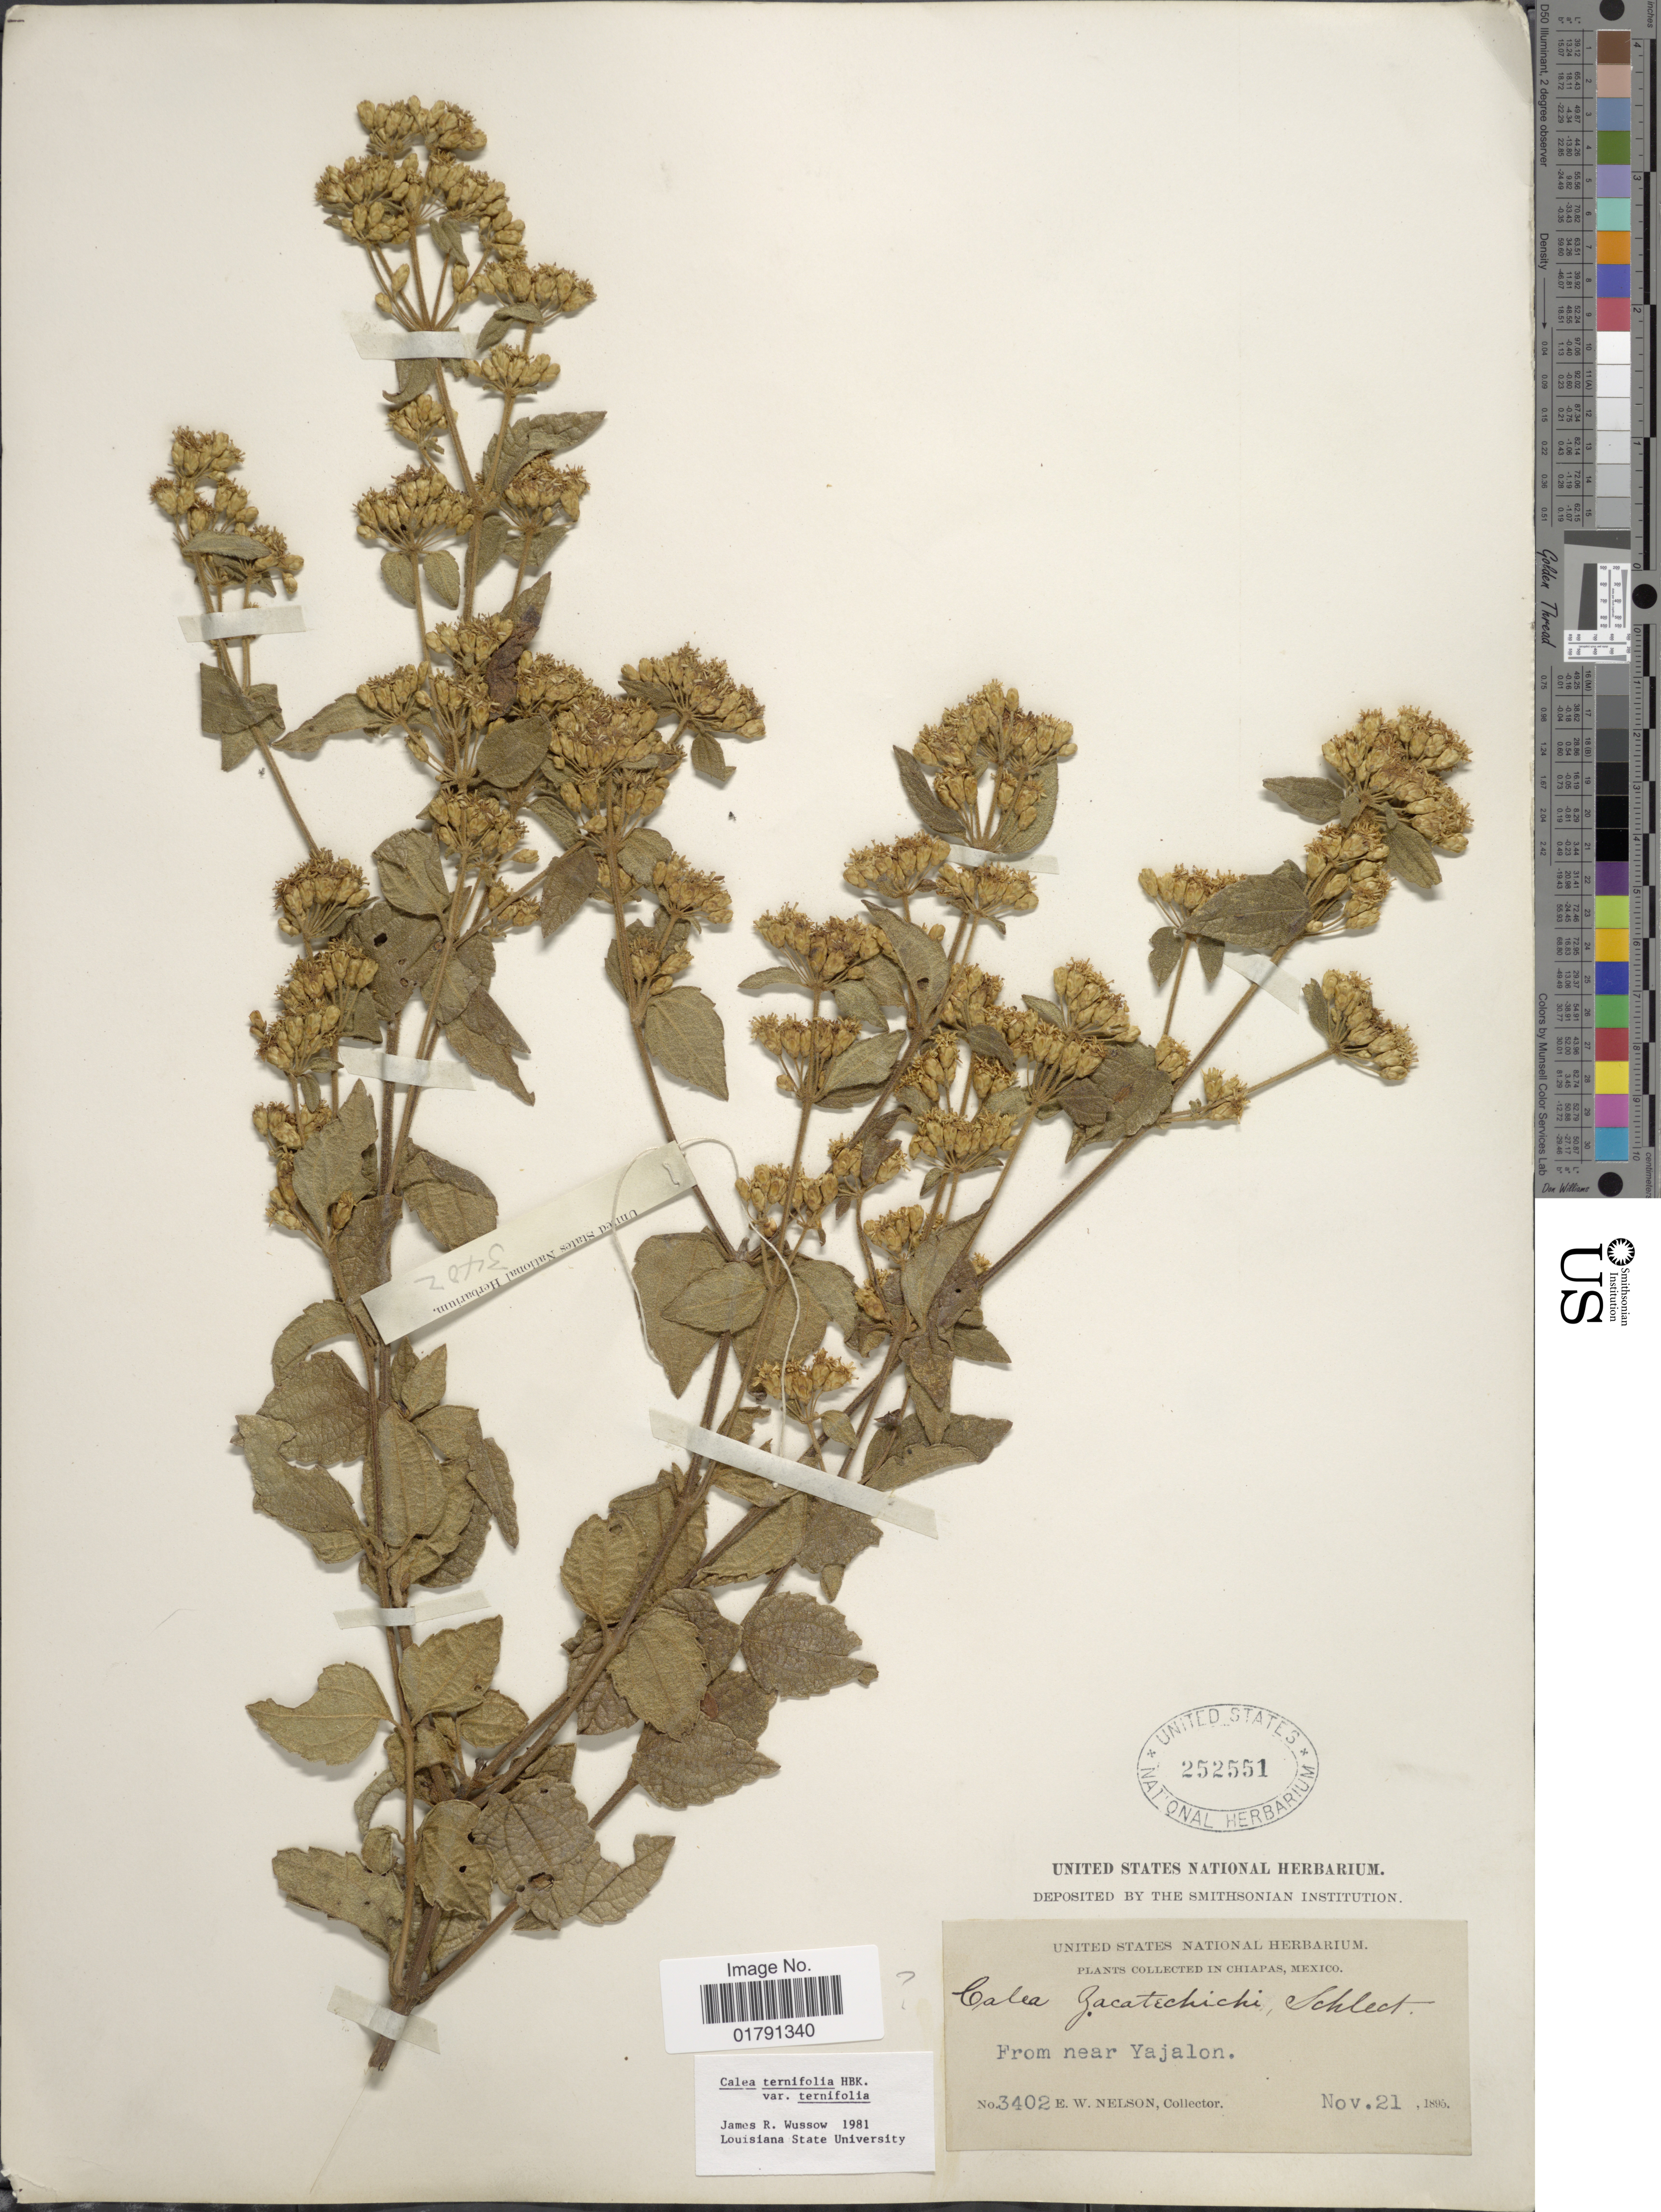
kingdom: Plantae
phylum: Tracheophyta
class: Magnoliopsida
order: Asterales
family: Asteraceae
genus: Calea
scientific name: Calea ternifolia var. ternifolia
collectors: E. W. Nelson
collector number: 3402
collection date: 1895-11-21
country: Mexico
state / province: Chiapas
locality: Near Yajalon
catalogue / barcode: US 252551